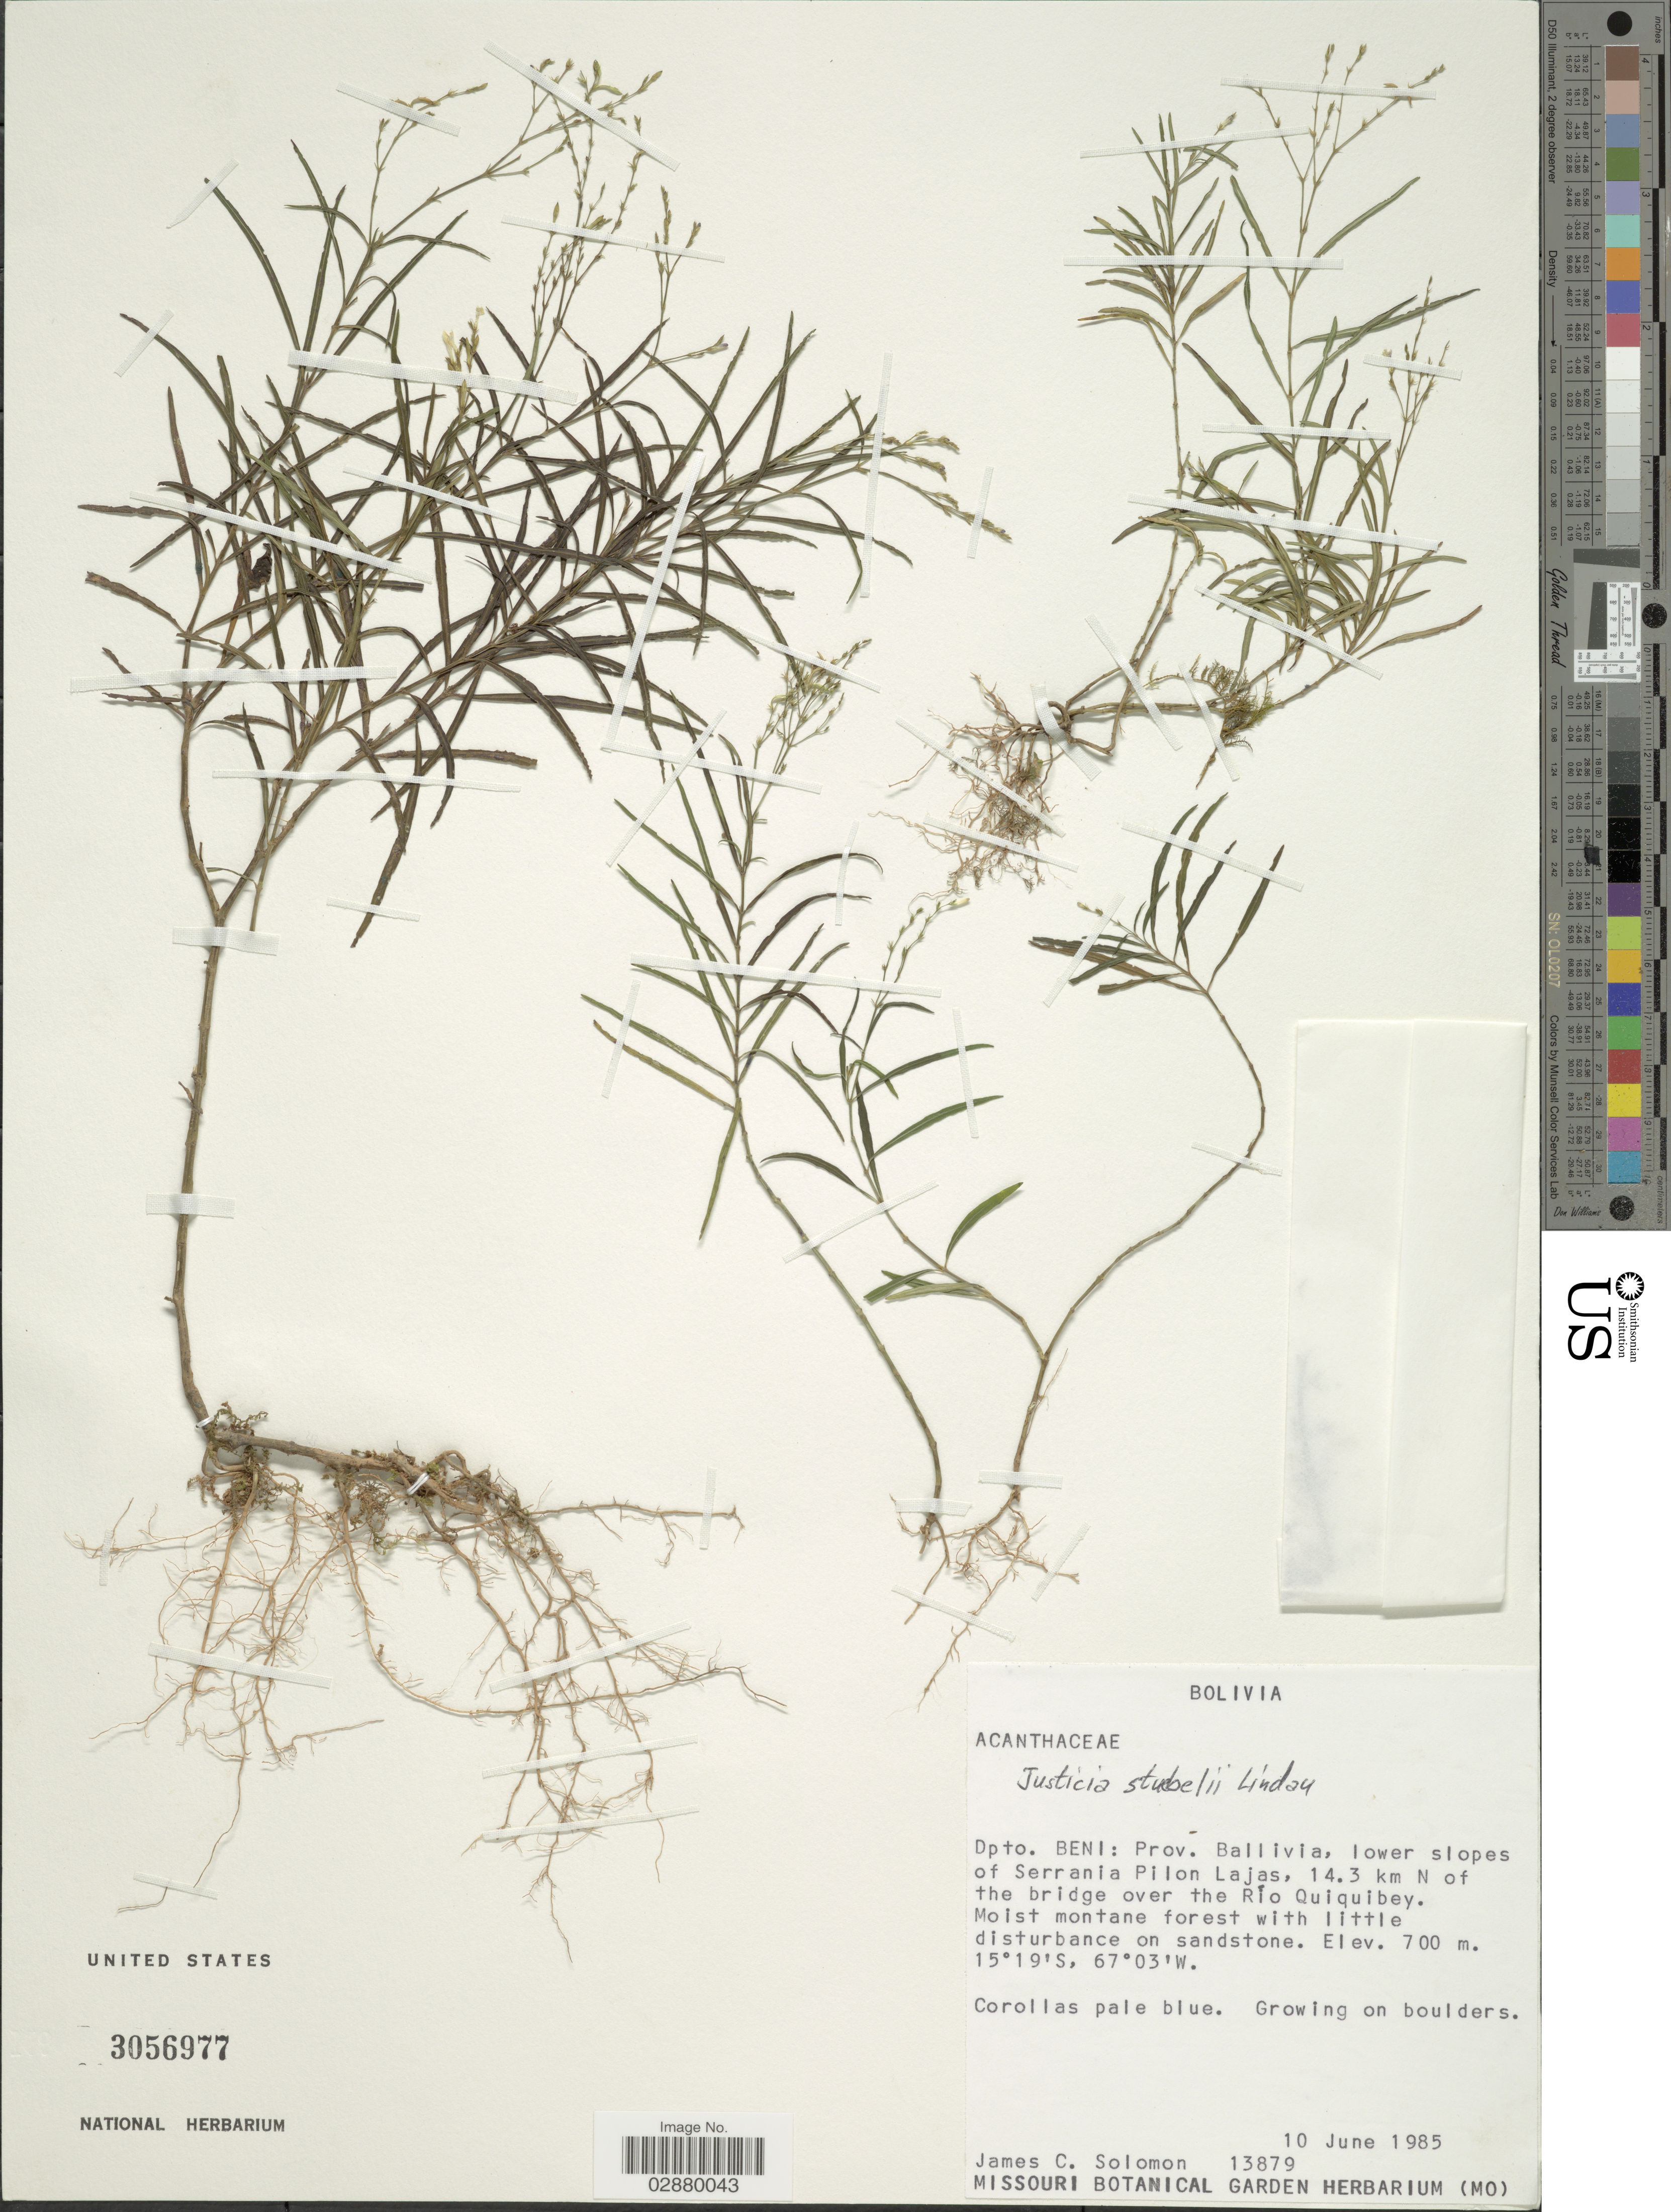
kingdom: Plantae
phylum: Tracheophyta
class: Magnoliopsida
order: Lamiales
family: Acanthaceae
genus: Justicia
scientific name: Justicia pectoralis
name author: Jacq.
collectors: J. C. Solomon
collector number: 13879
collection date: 1985-06-10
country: Bolivia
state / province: Beni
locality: Dpto. Beni: Prov. Ballivia, lower slopes of Serrania Pilon Lajas, 14.3 km N of the bridge over the Río Quiquibey.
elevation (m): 700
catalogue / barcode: US 3056977